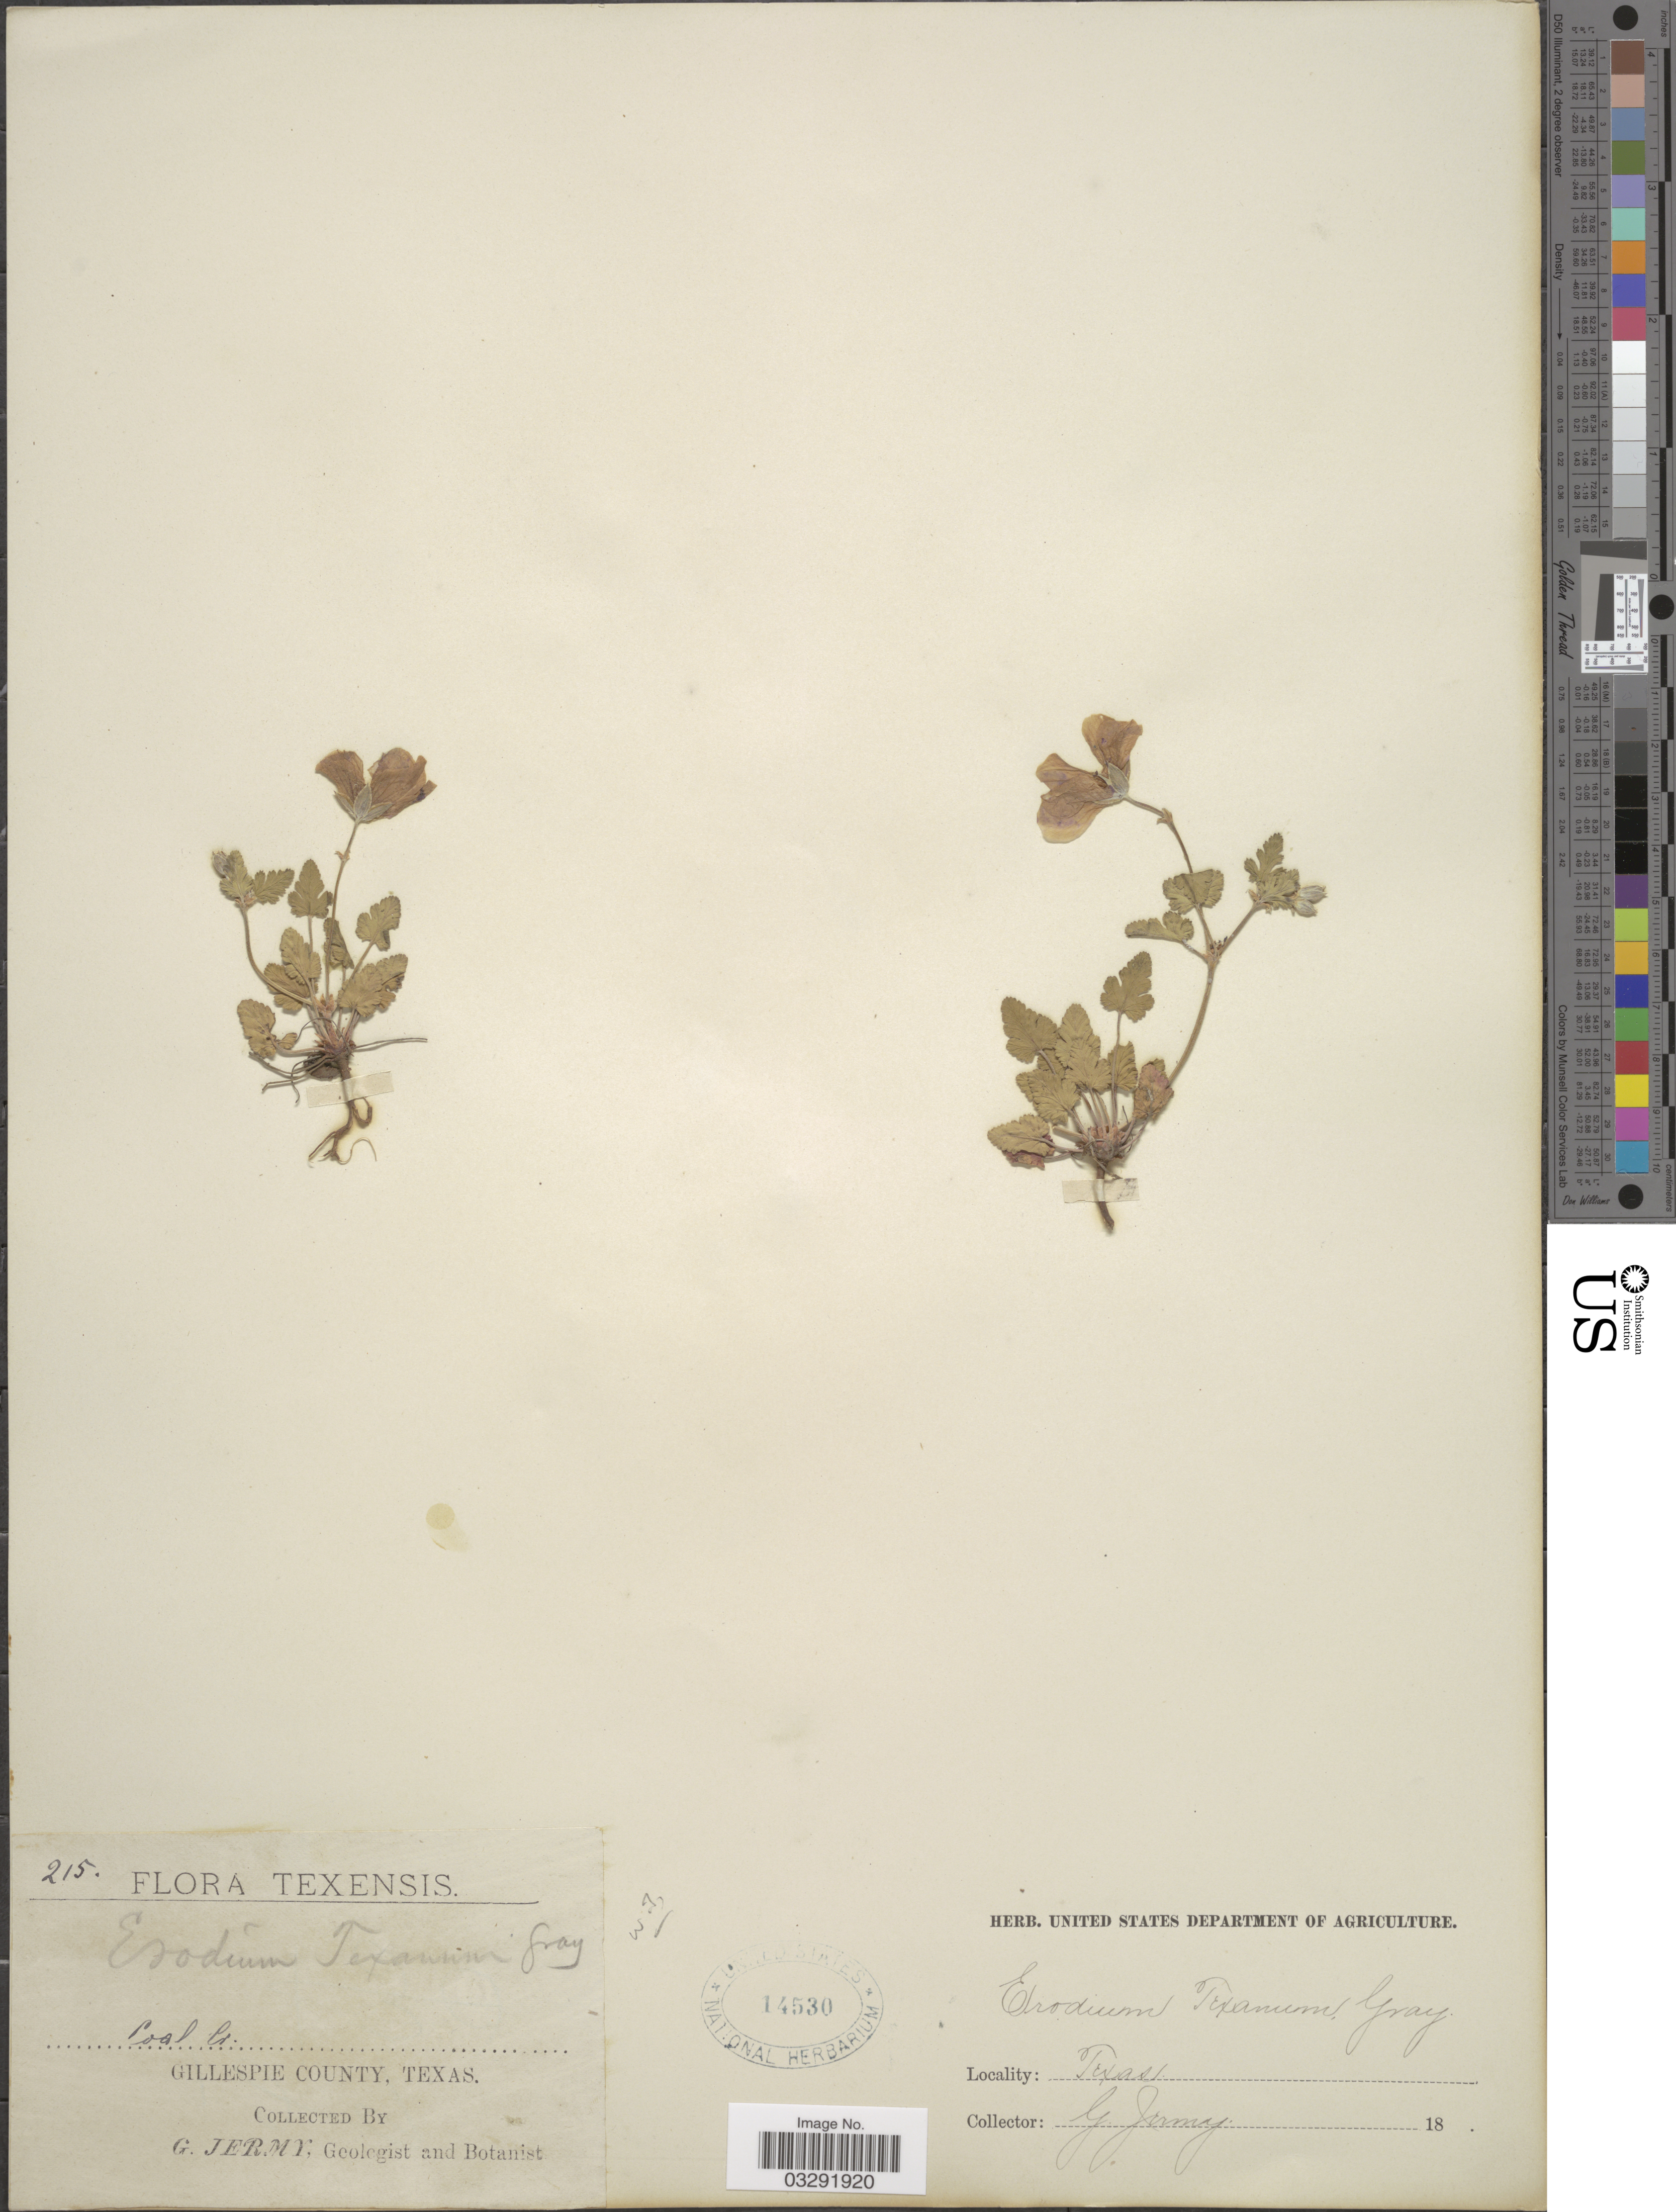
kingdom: Plantae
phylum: Tracheophyta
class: Magnoliopsida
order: Geraniales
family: Geraniaceae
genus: Erodium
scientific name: Erodium texanum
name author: A. Gray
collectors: G. Jermy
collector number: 215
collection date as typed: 18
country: United States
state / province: Texas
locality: Gillespie County. Coal Cr.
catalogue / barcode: US 14530